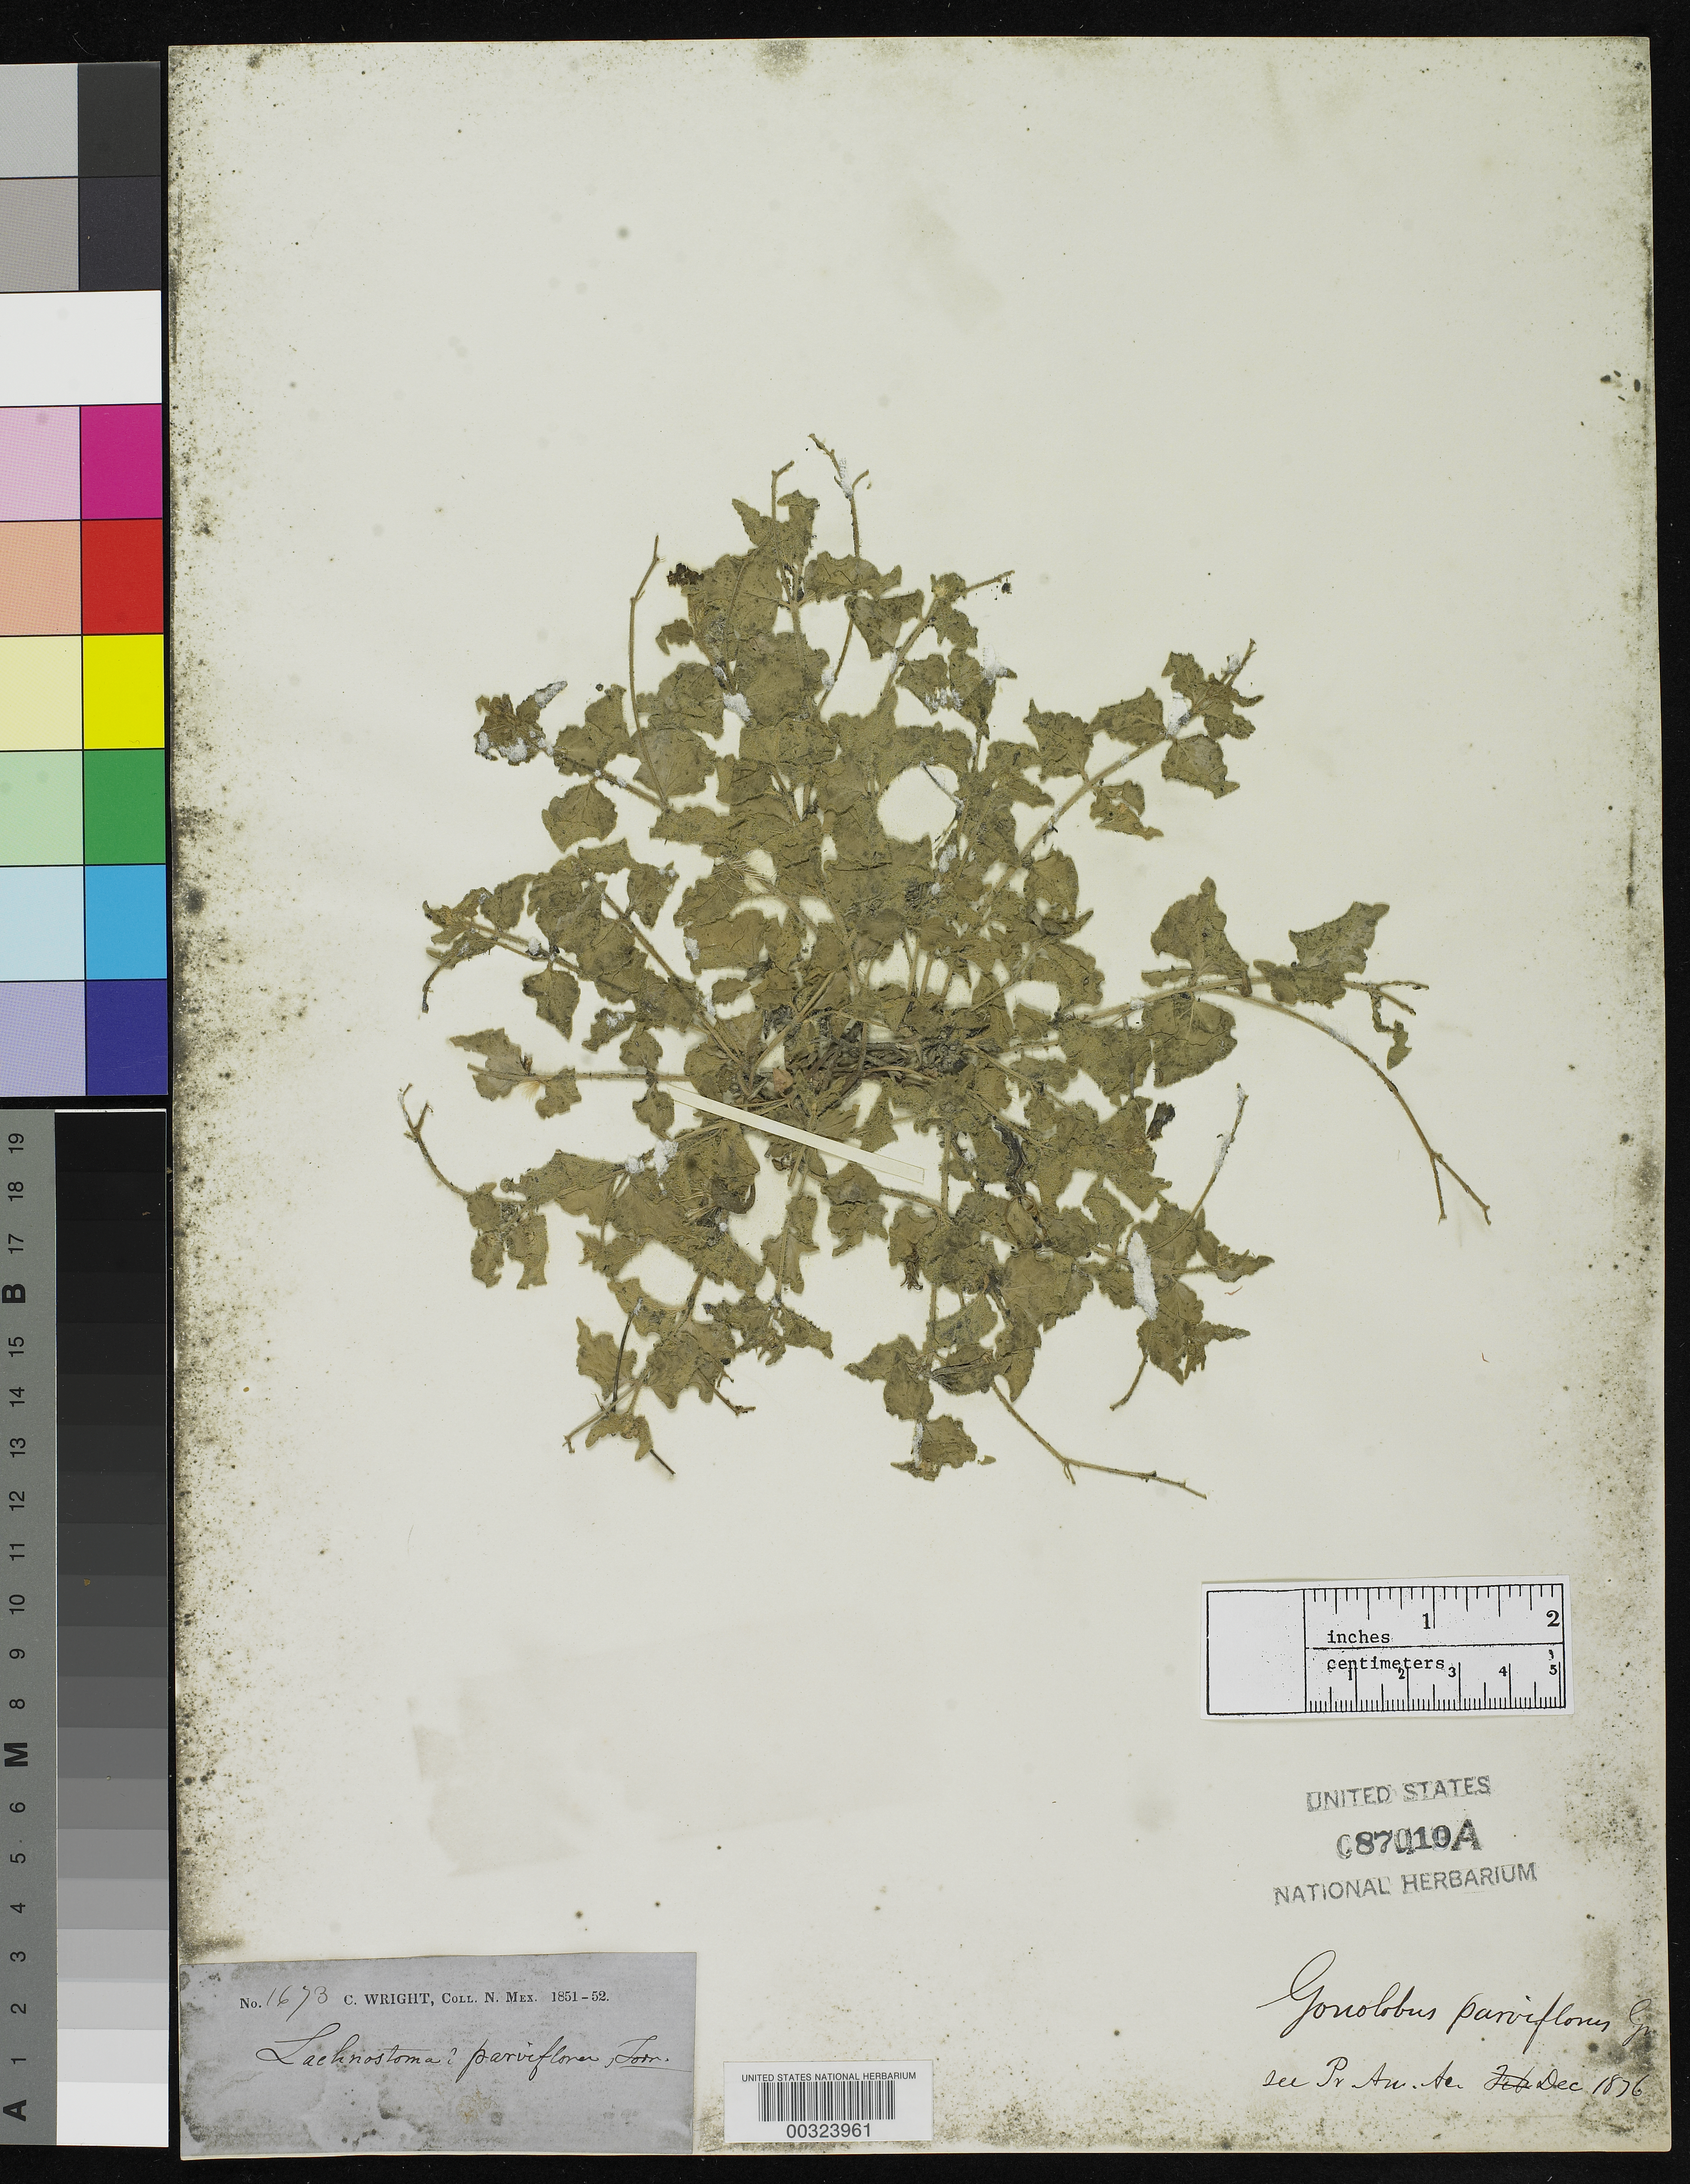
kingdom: Plantae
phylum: Tracheophyta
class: Magnoliopsida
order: Gentianales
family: Apocynaceae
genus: Lachnostoma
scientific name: Lachnostoma parviflora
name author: Torr. in Emory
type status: Syntype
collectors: C. Wright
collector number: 1673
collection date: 1851/1852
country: United States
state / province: New Mexico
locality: "N. Mex." [=northern Mexico or New Mexico? either way possibly referring to present-day Arizona or Texas]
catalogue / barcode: US 87010A